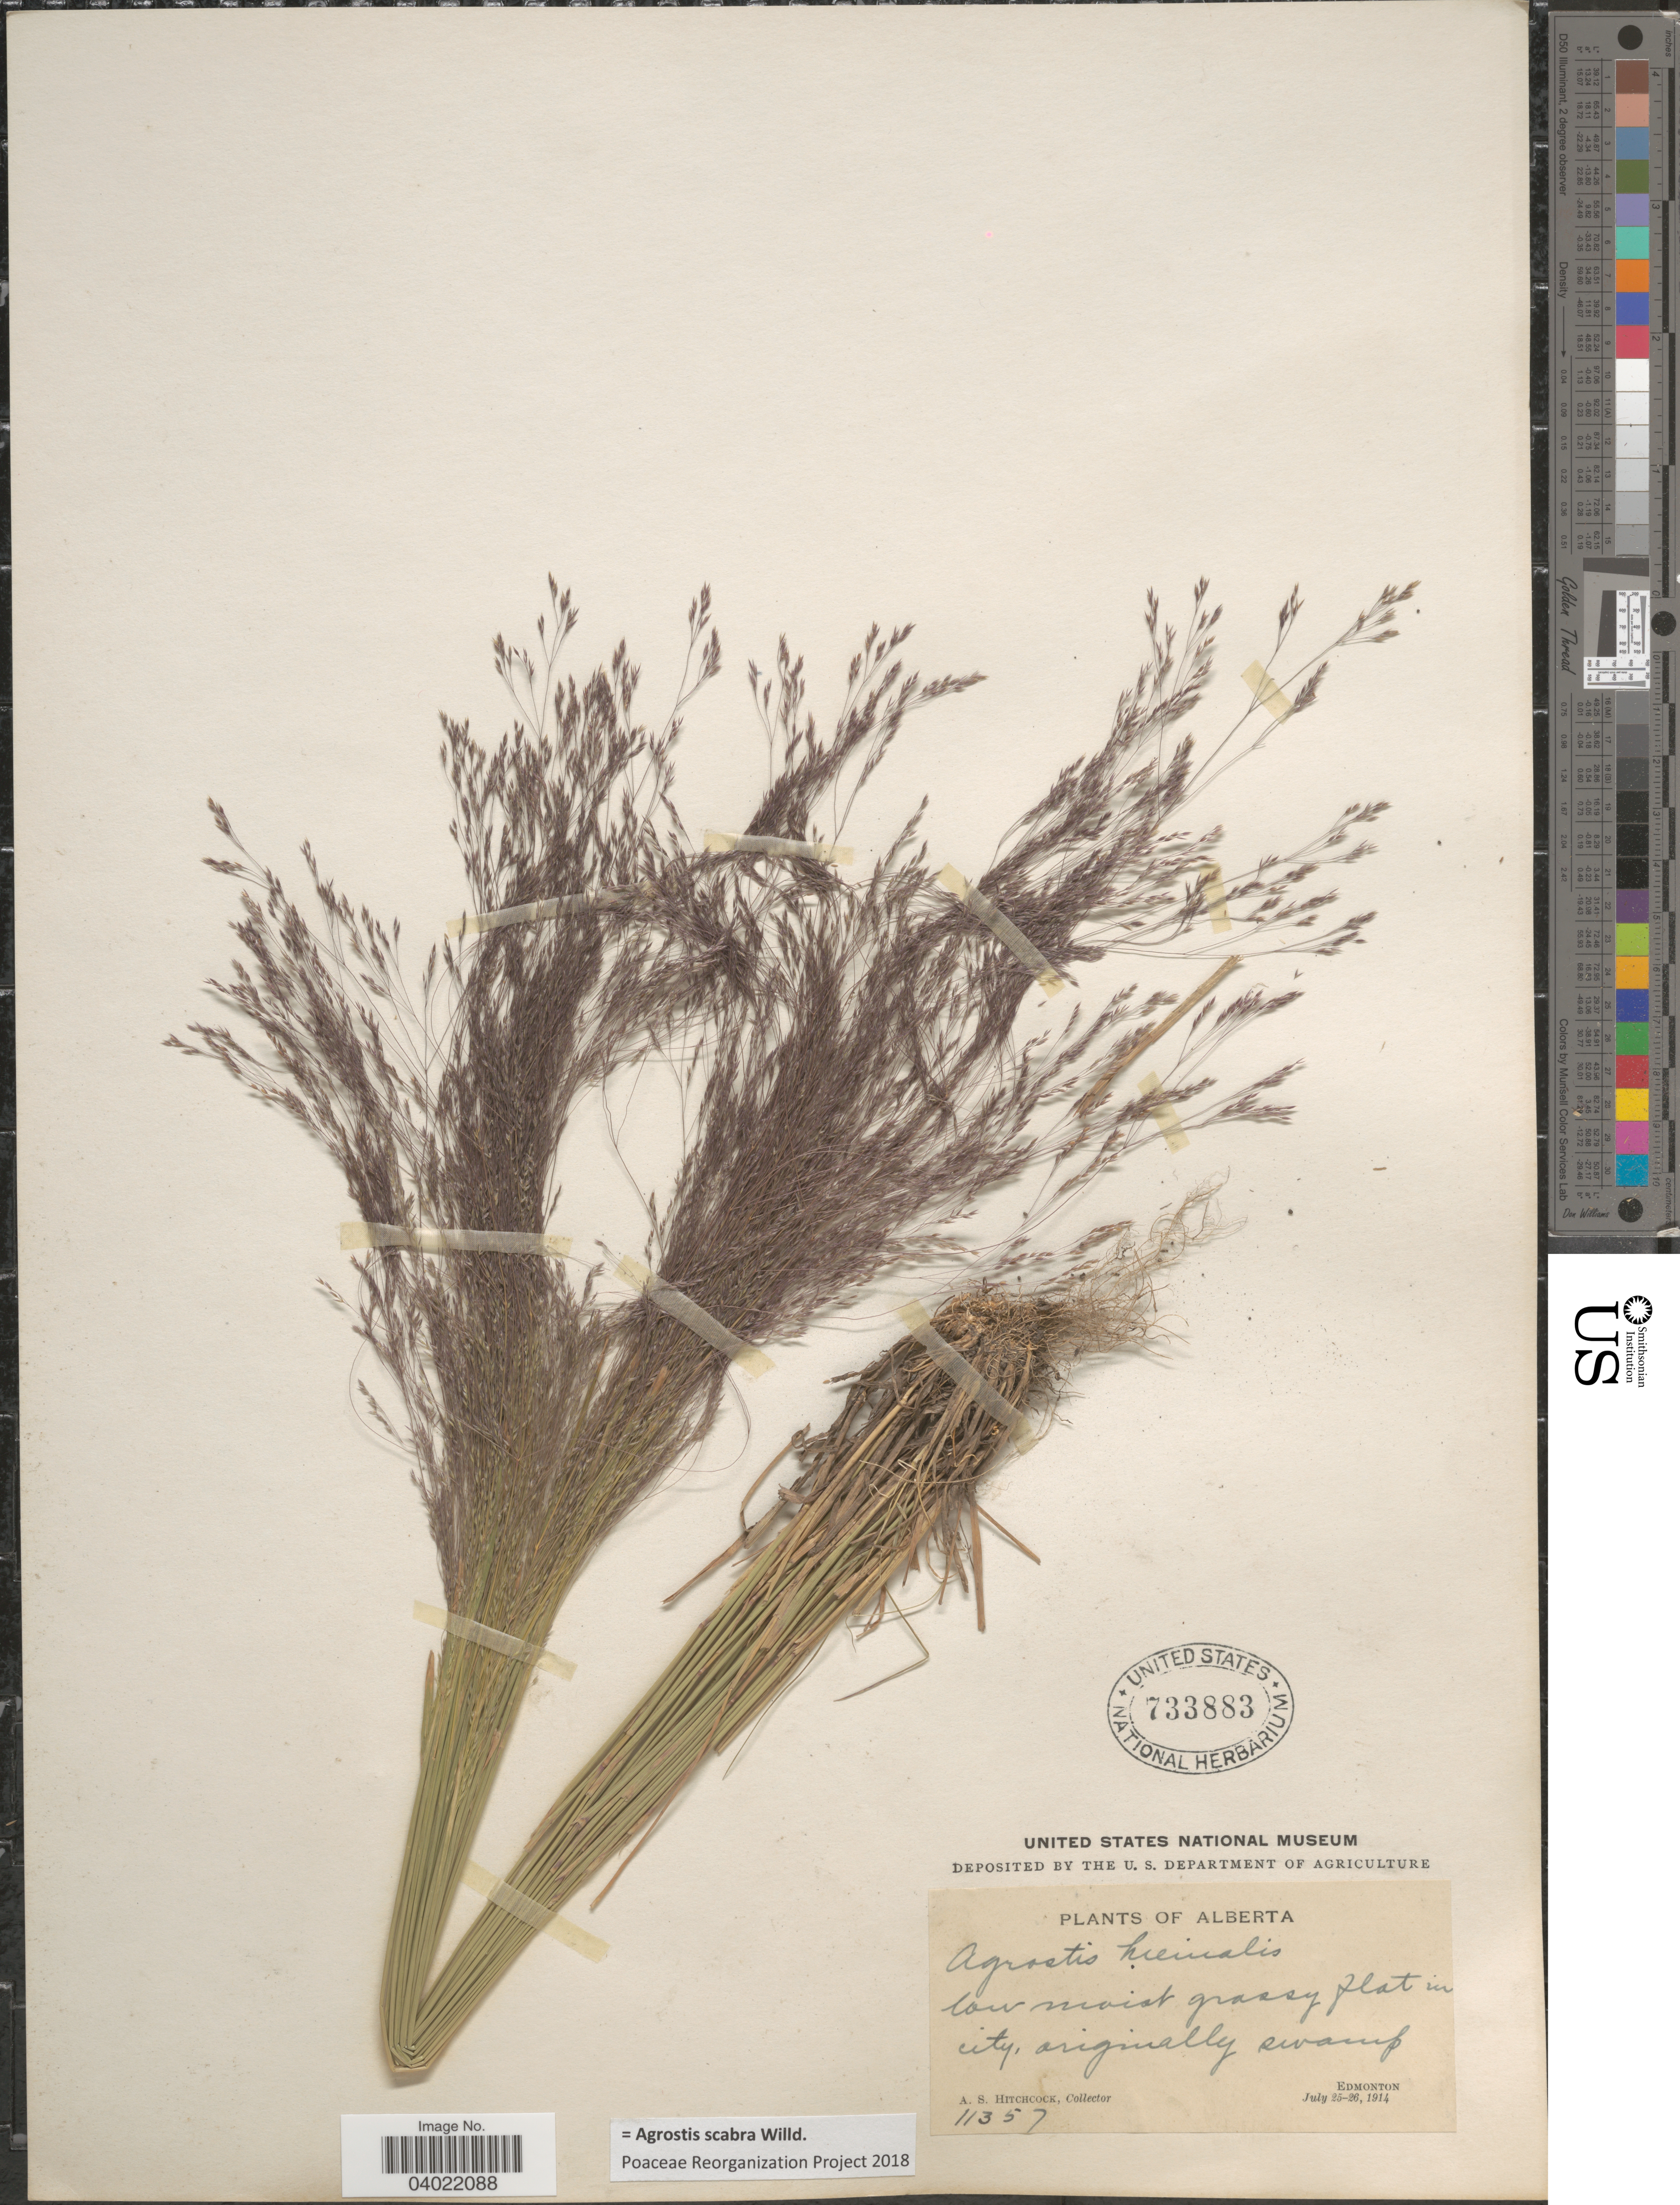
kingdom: Plantae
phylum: Tracheophyta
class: Liliopsida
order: Poales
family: Poaceae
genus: Agrostis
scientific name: Agrostis scabra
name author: Willd.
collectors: A. S. Hitchcock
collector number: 11357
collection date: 1914-07-25/1914-07-26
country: Canada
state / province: Alberta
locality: Low moist grassy flat in city, orginally swamp. Edmonton.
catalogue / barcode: US 733883